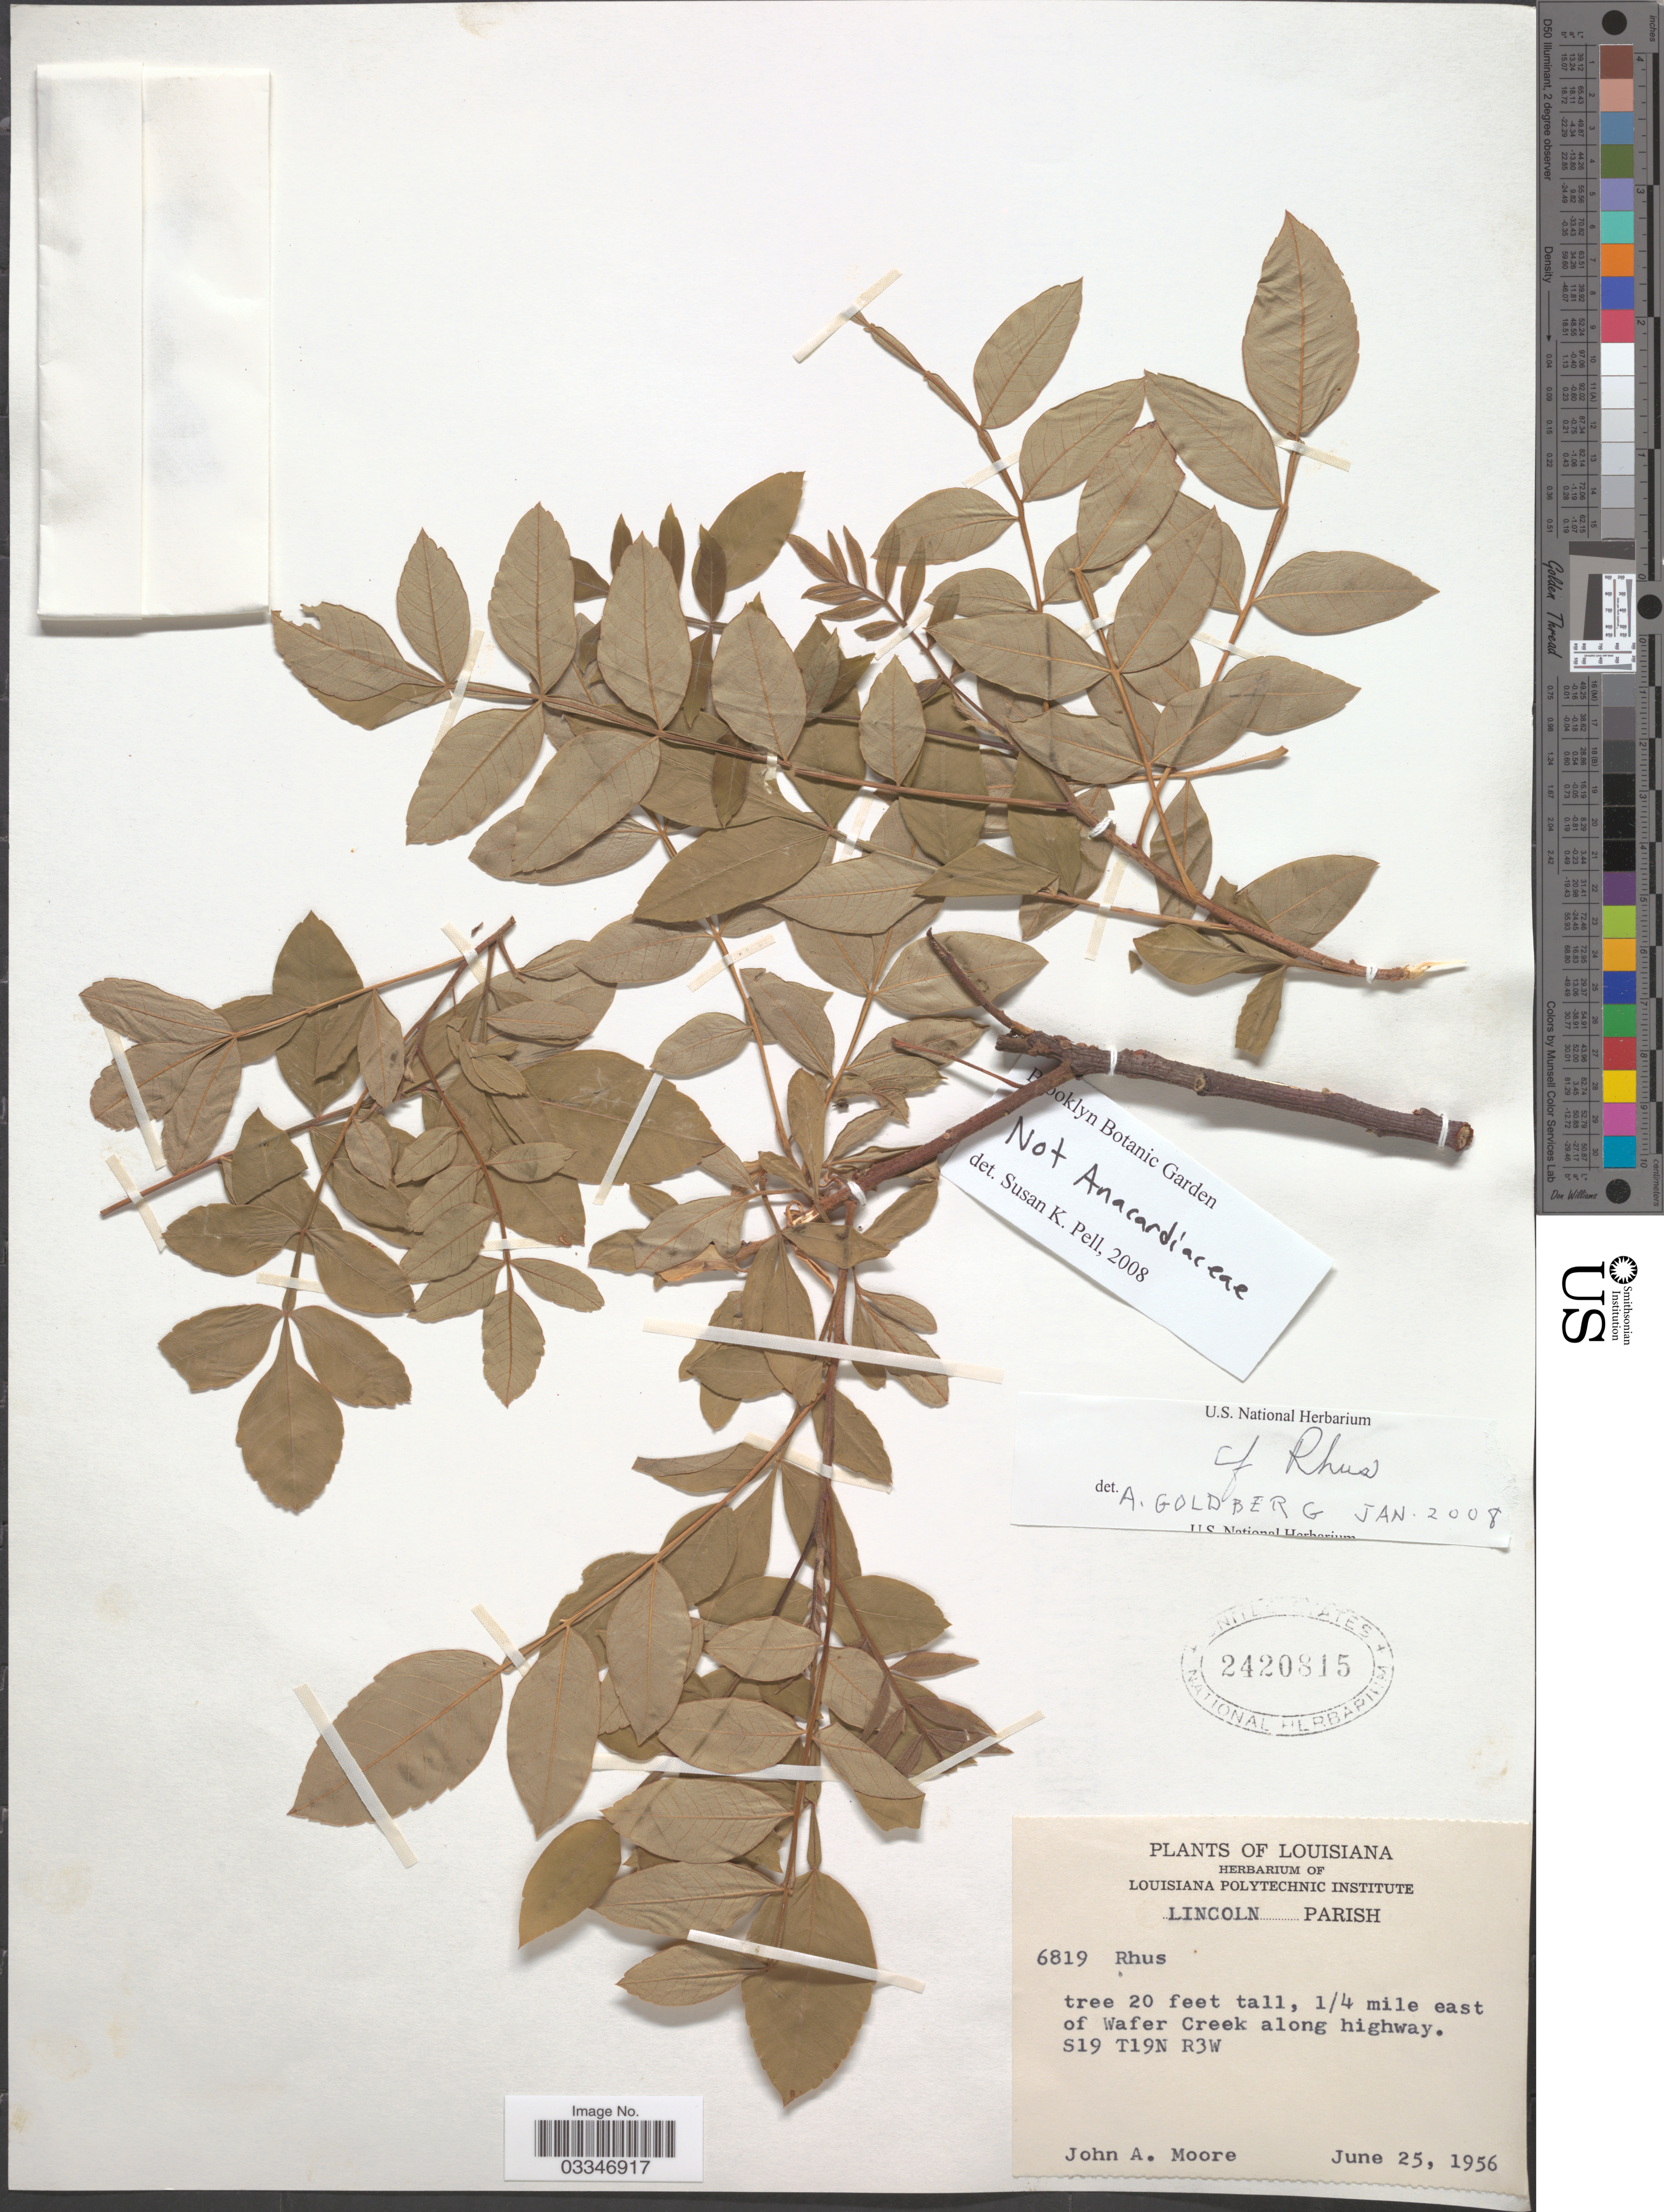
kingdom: Plantae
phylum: Tracheophyta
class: Magnoliopsida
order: Sapindales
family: Anacardiaceae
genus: Rhus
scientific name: Rhus sp.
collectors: J. A. Moore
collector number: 6819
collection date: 1956-06-25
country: United States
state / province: Louisiana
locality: Lincoln Parish, ¼ mile east of Wafer Creek along highway. S19 19N R3W.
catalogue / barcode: US 2420815